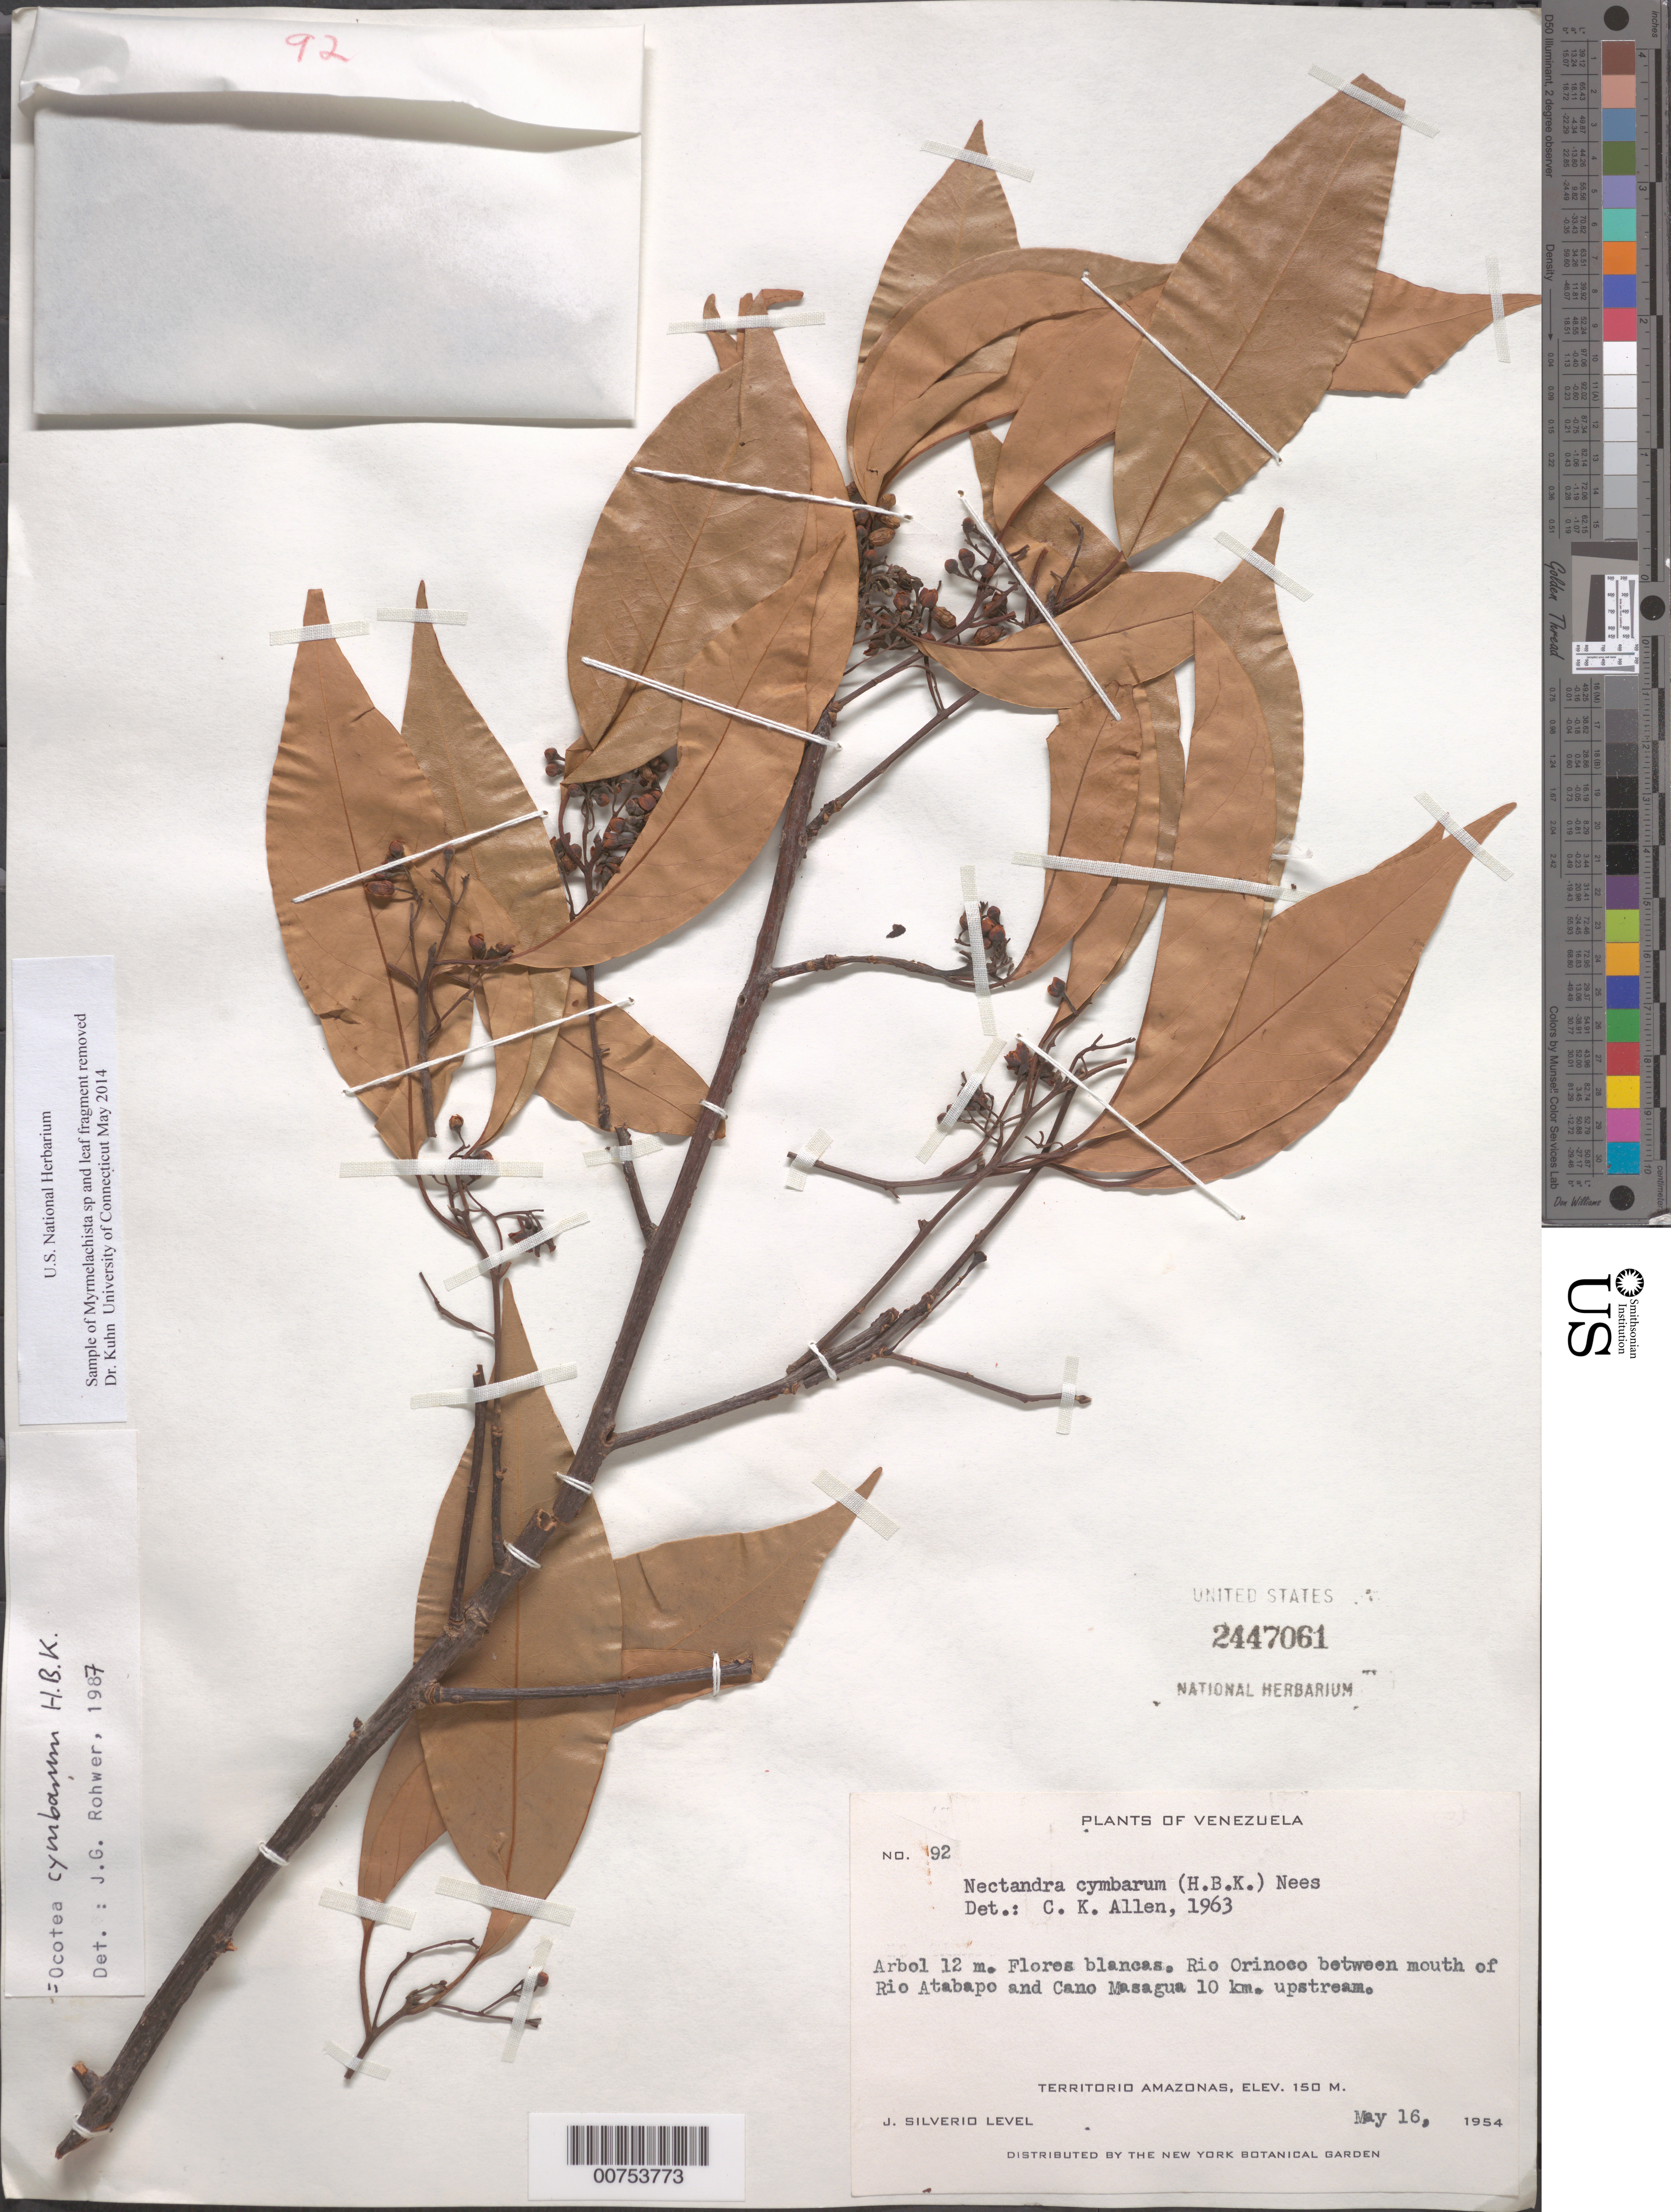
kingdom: Plantae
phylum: Tracheophyta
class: Magnoliopsida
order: Laurales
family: Lauraceae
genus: Ocotea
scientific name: Ocotea cymbarum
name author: Kunth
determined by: Rohwer, J. G.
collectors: J. Silverio L.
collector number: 92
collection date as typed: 16-May-54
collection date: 1954-05-16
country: Venezuela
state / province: Amazonas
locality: Río Orinoco, mouth of Río Atabapo to Caño Masagua 10 km upstream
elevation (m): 150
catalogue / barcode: US 2447061